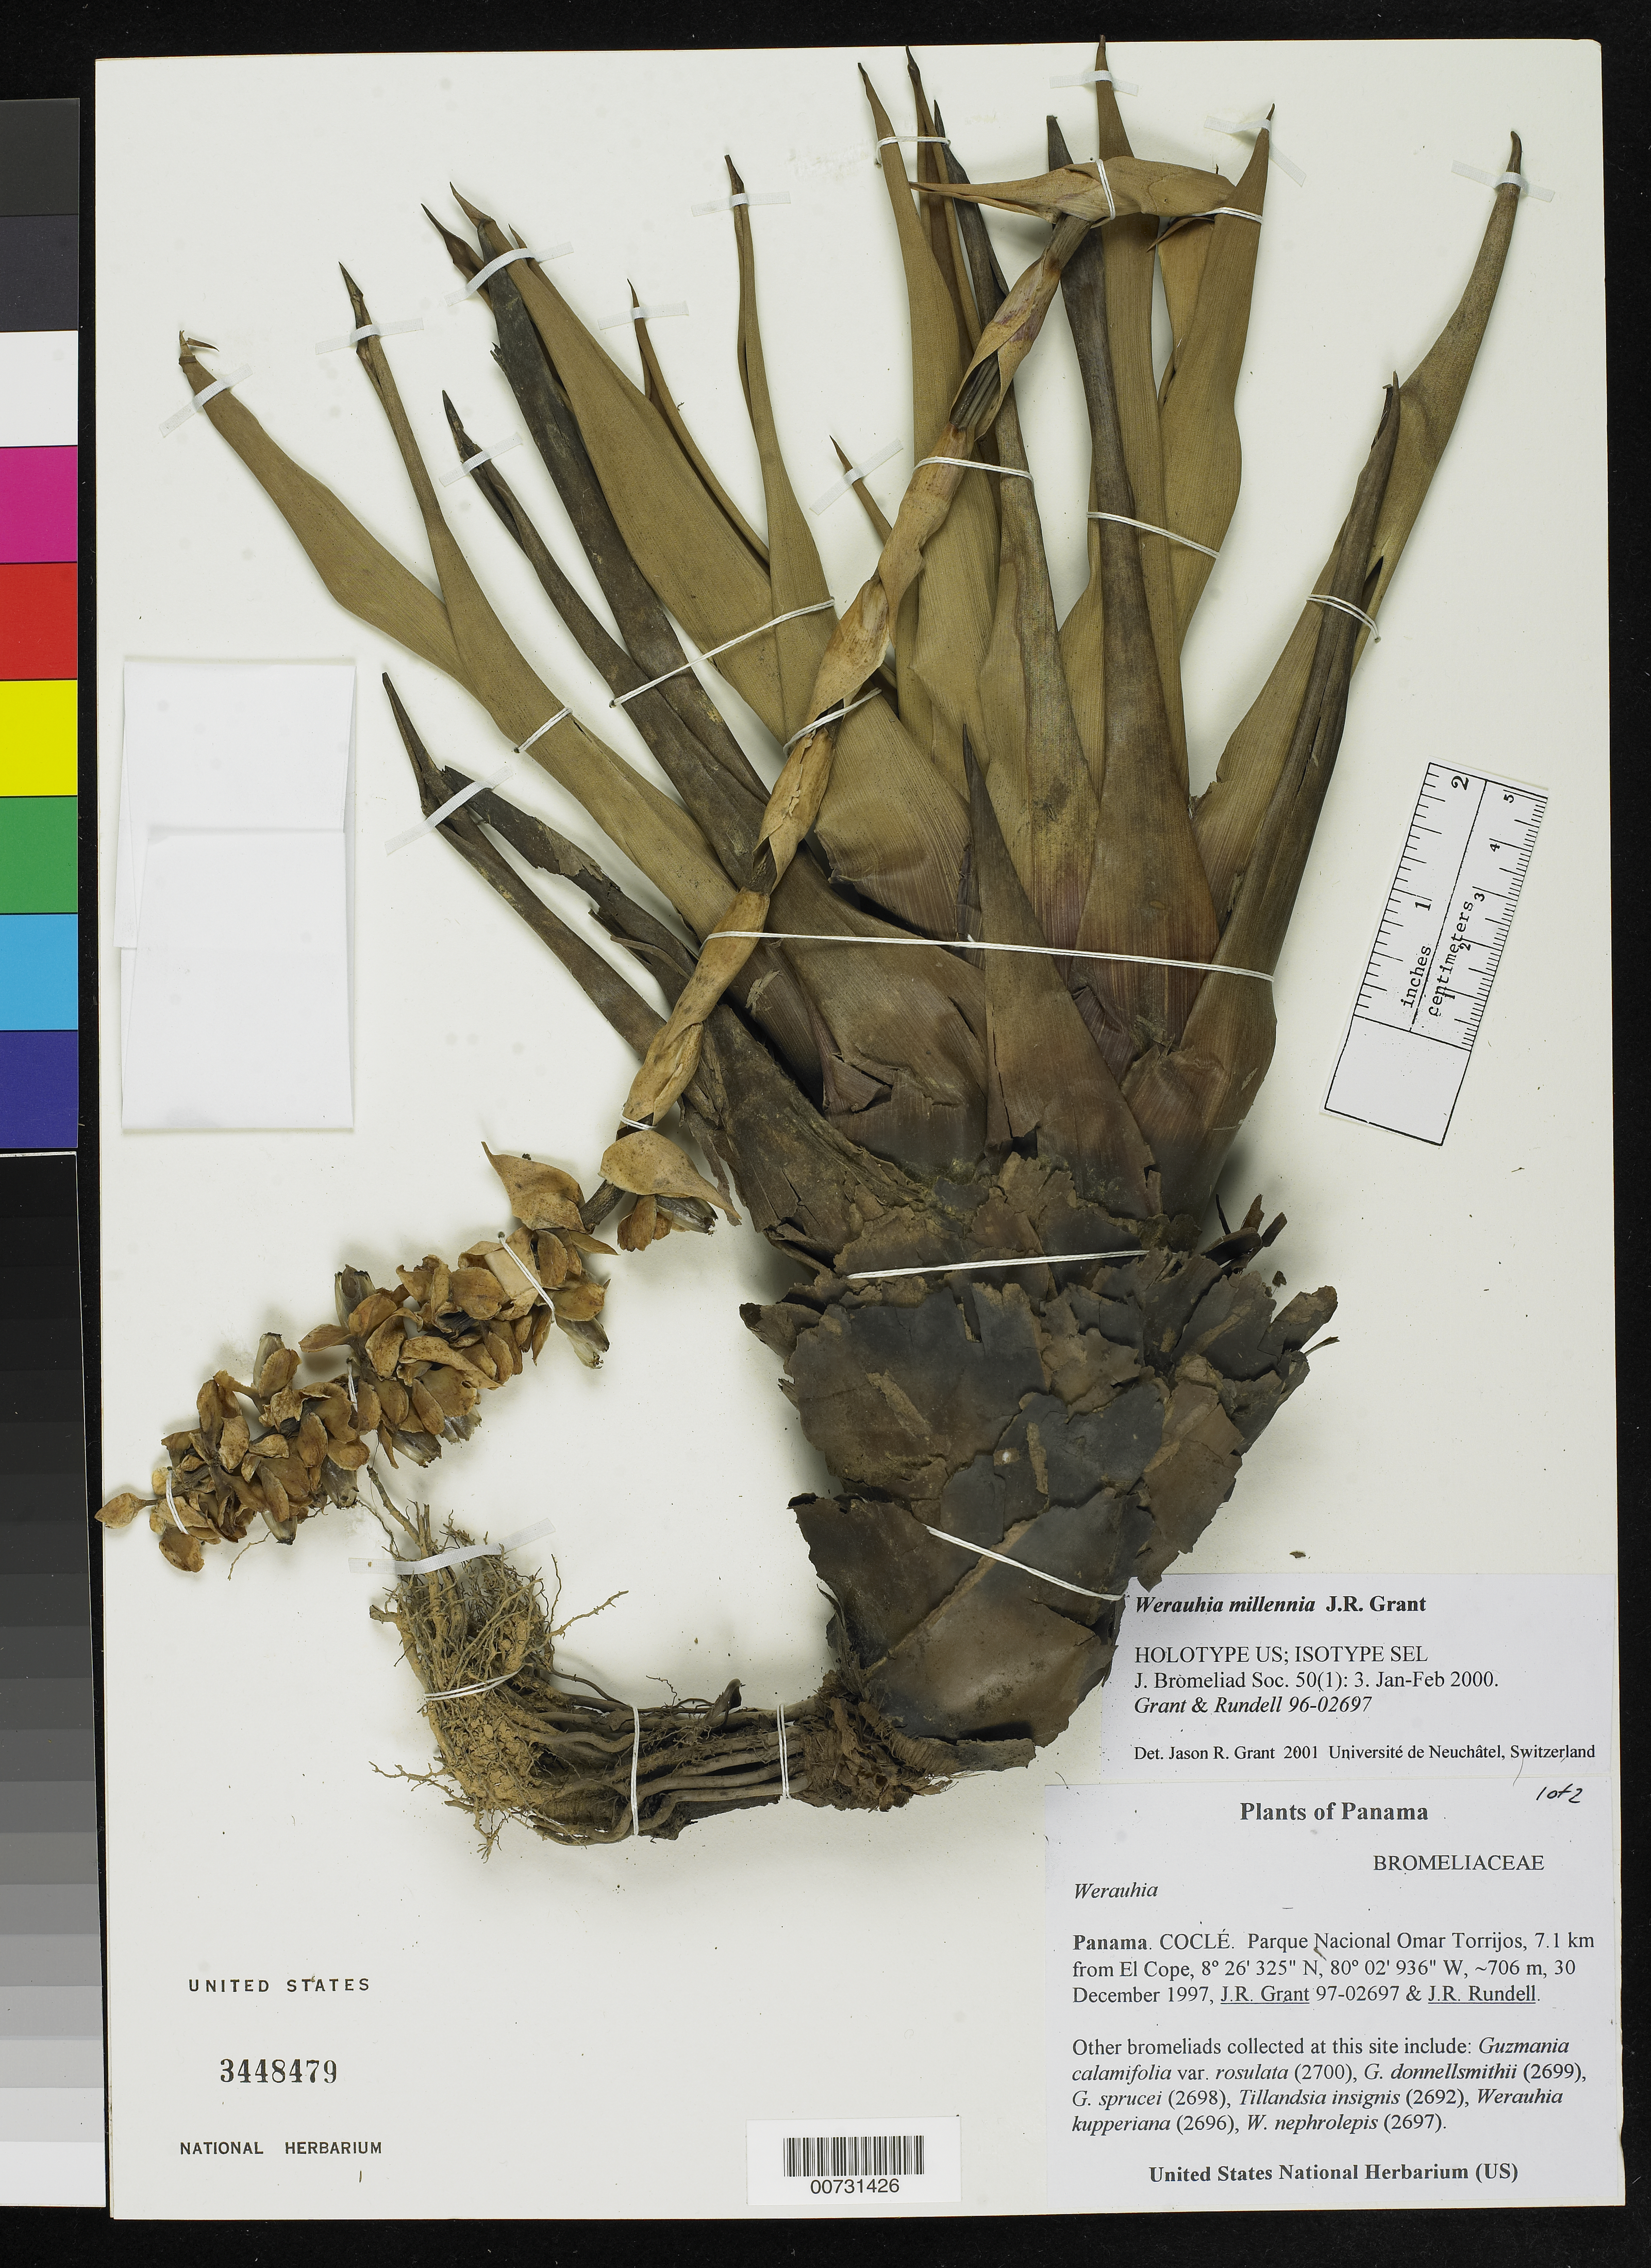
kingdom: Plantae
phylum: Tracheophyta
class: Liliopsida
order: Poales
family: Bromeliaceae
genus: Werauhia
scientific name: Werauhia millennia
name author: J.R. Grant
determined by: Grant, J. R., (SWITZERLAND)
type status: Holotype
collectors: J. R. Grant & J. R. Rundell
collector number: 97-02697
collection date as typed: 30 Dec 1997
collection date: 1997-12-30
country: Panama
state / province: Coclé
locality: Parque Nacional Omar Torrijos, 7.1 km from El Cope.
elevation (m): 706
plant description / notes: Sheet 1 of holotype mounted on 2 sheets.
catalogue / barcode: US 3448479